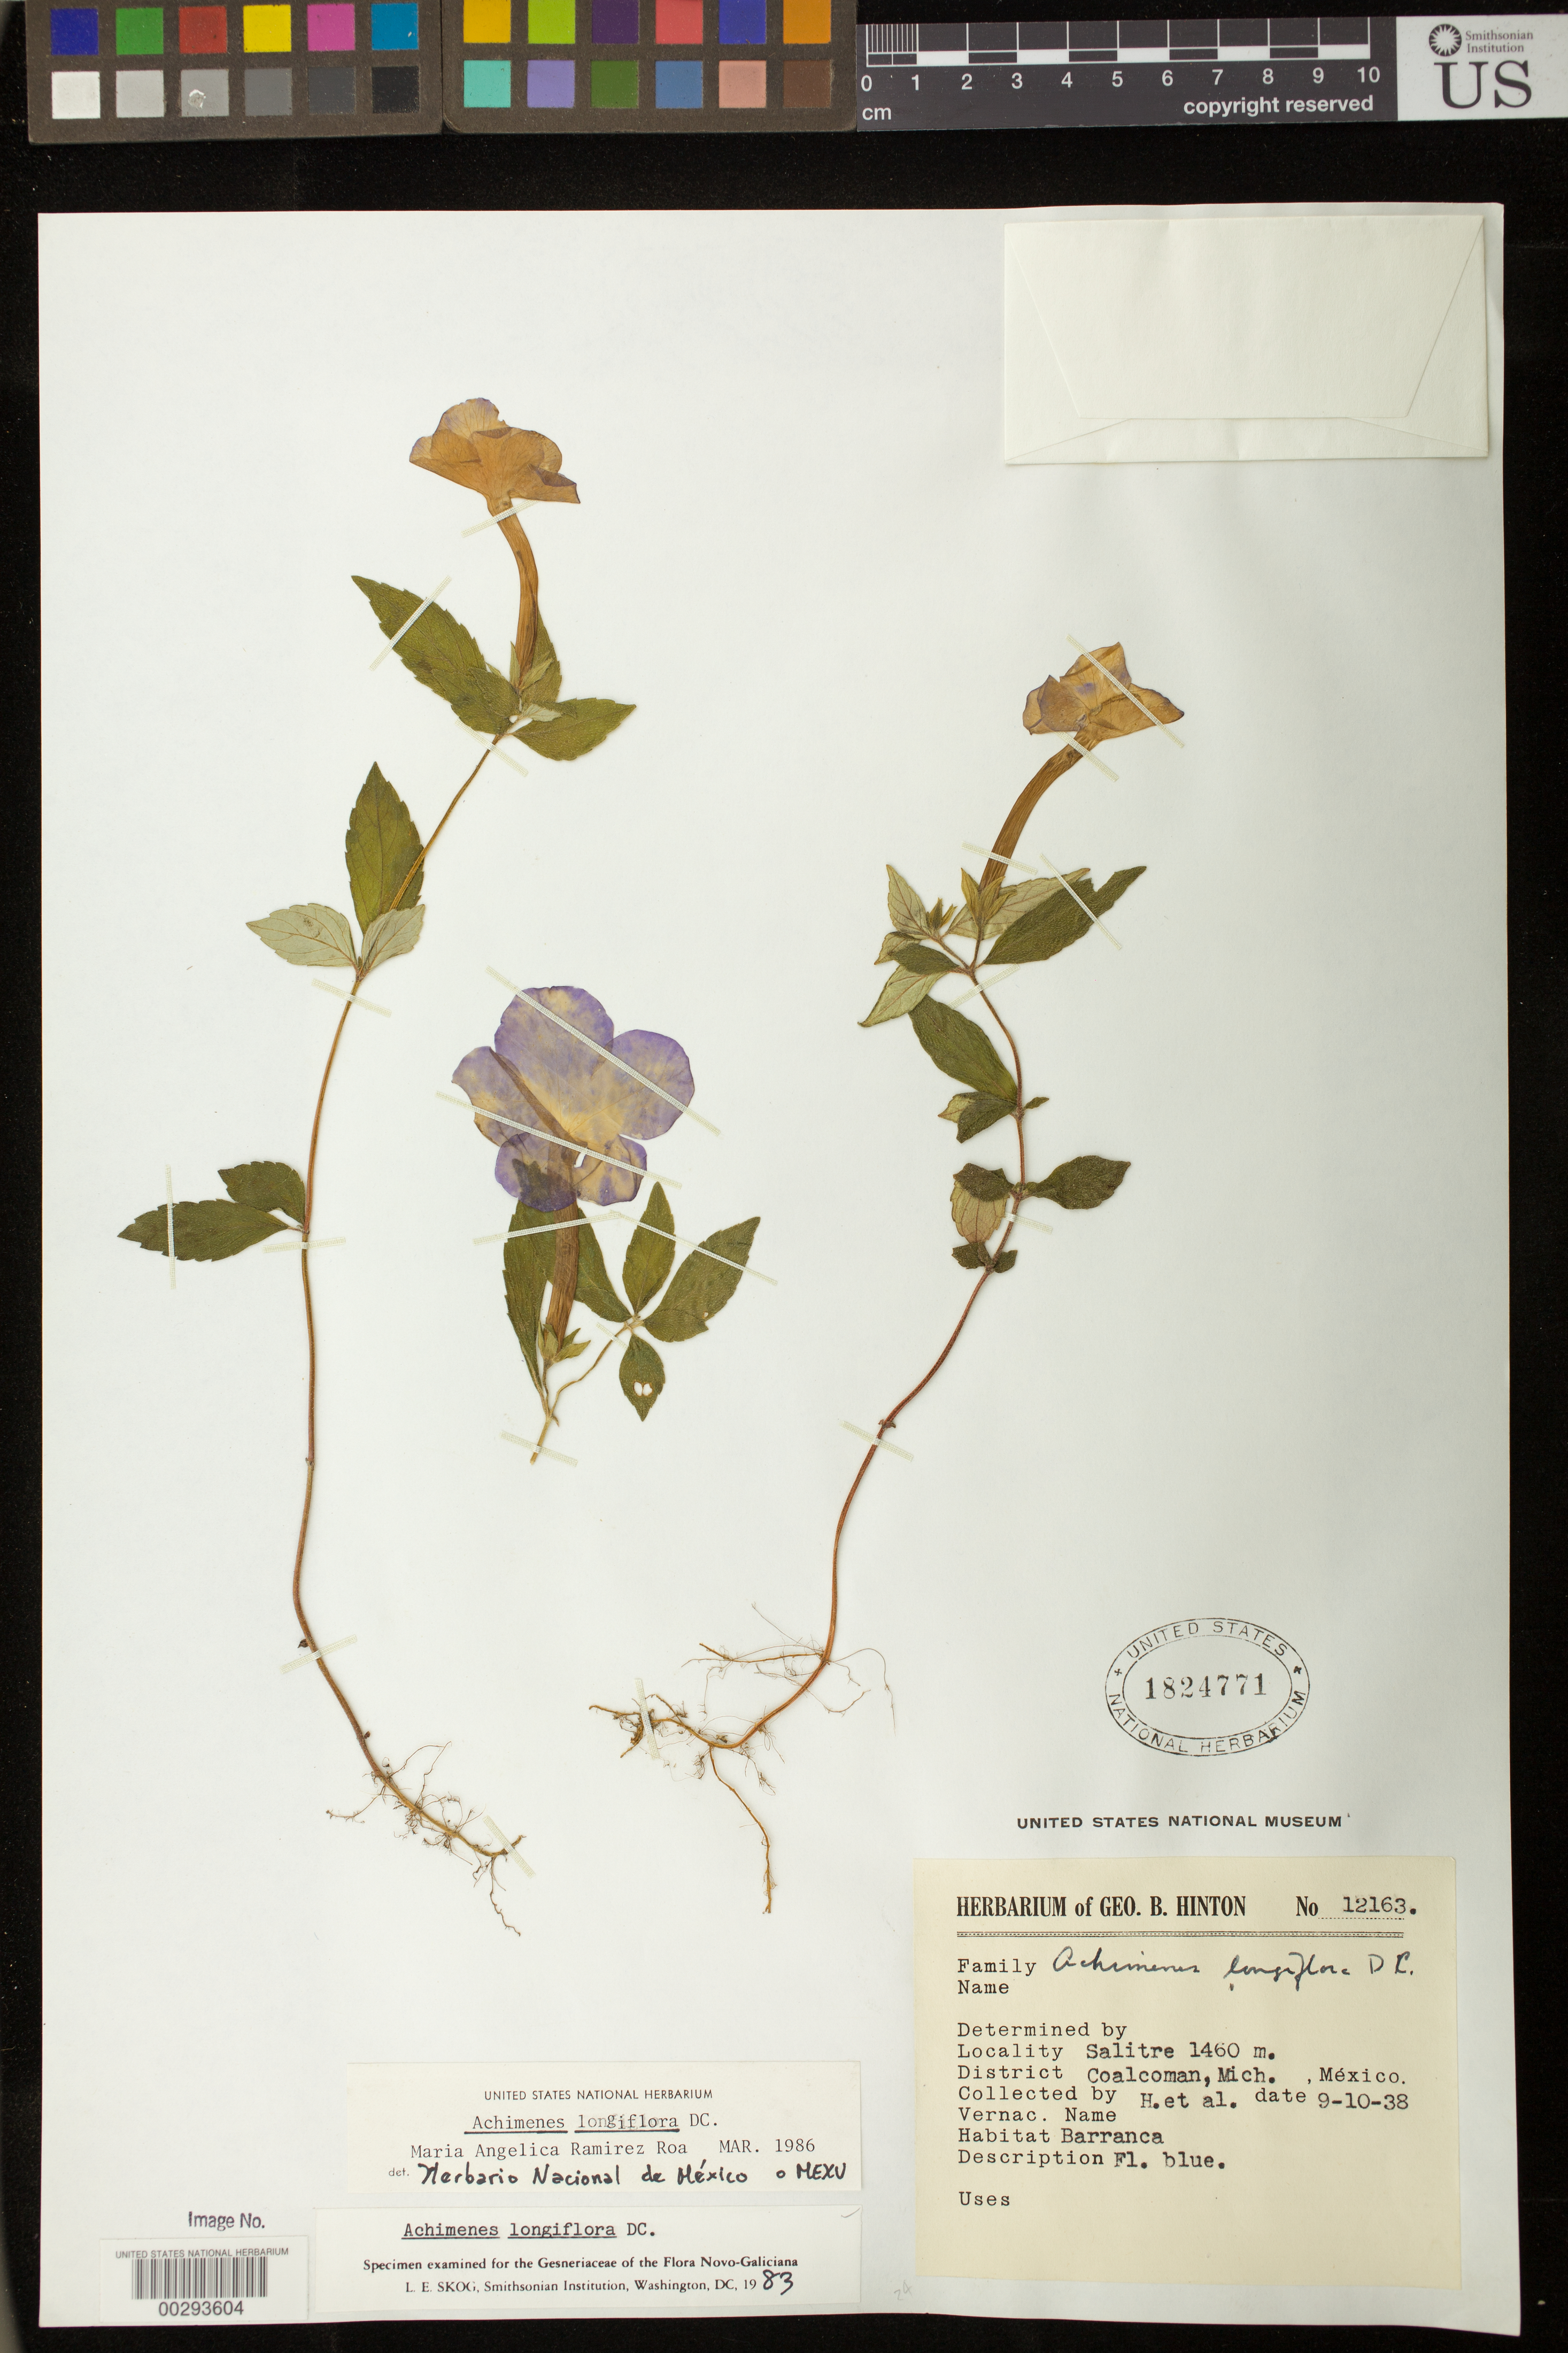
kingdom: Plantae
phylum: Tracheophyta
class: Magnoliopsida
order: Lamiales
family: Gesneriaceae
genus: Achimenes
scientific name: Achimenes longiflora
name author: DC.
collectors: G. B. Hinton & et al.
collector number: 12163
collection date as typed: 10 Sep 1938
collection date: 1938-09-10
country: Mexico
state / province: Michoacan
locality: Coalcoman Dist.. Salitre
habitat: Barranca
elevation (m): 1460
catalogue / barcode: US 1824771